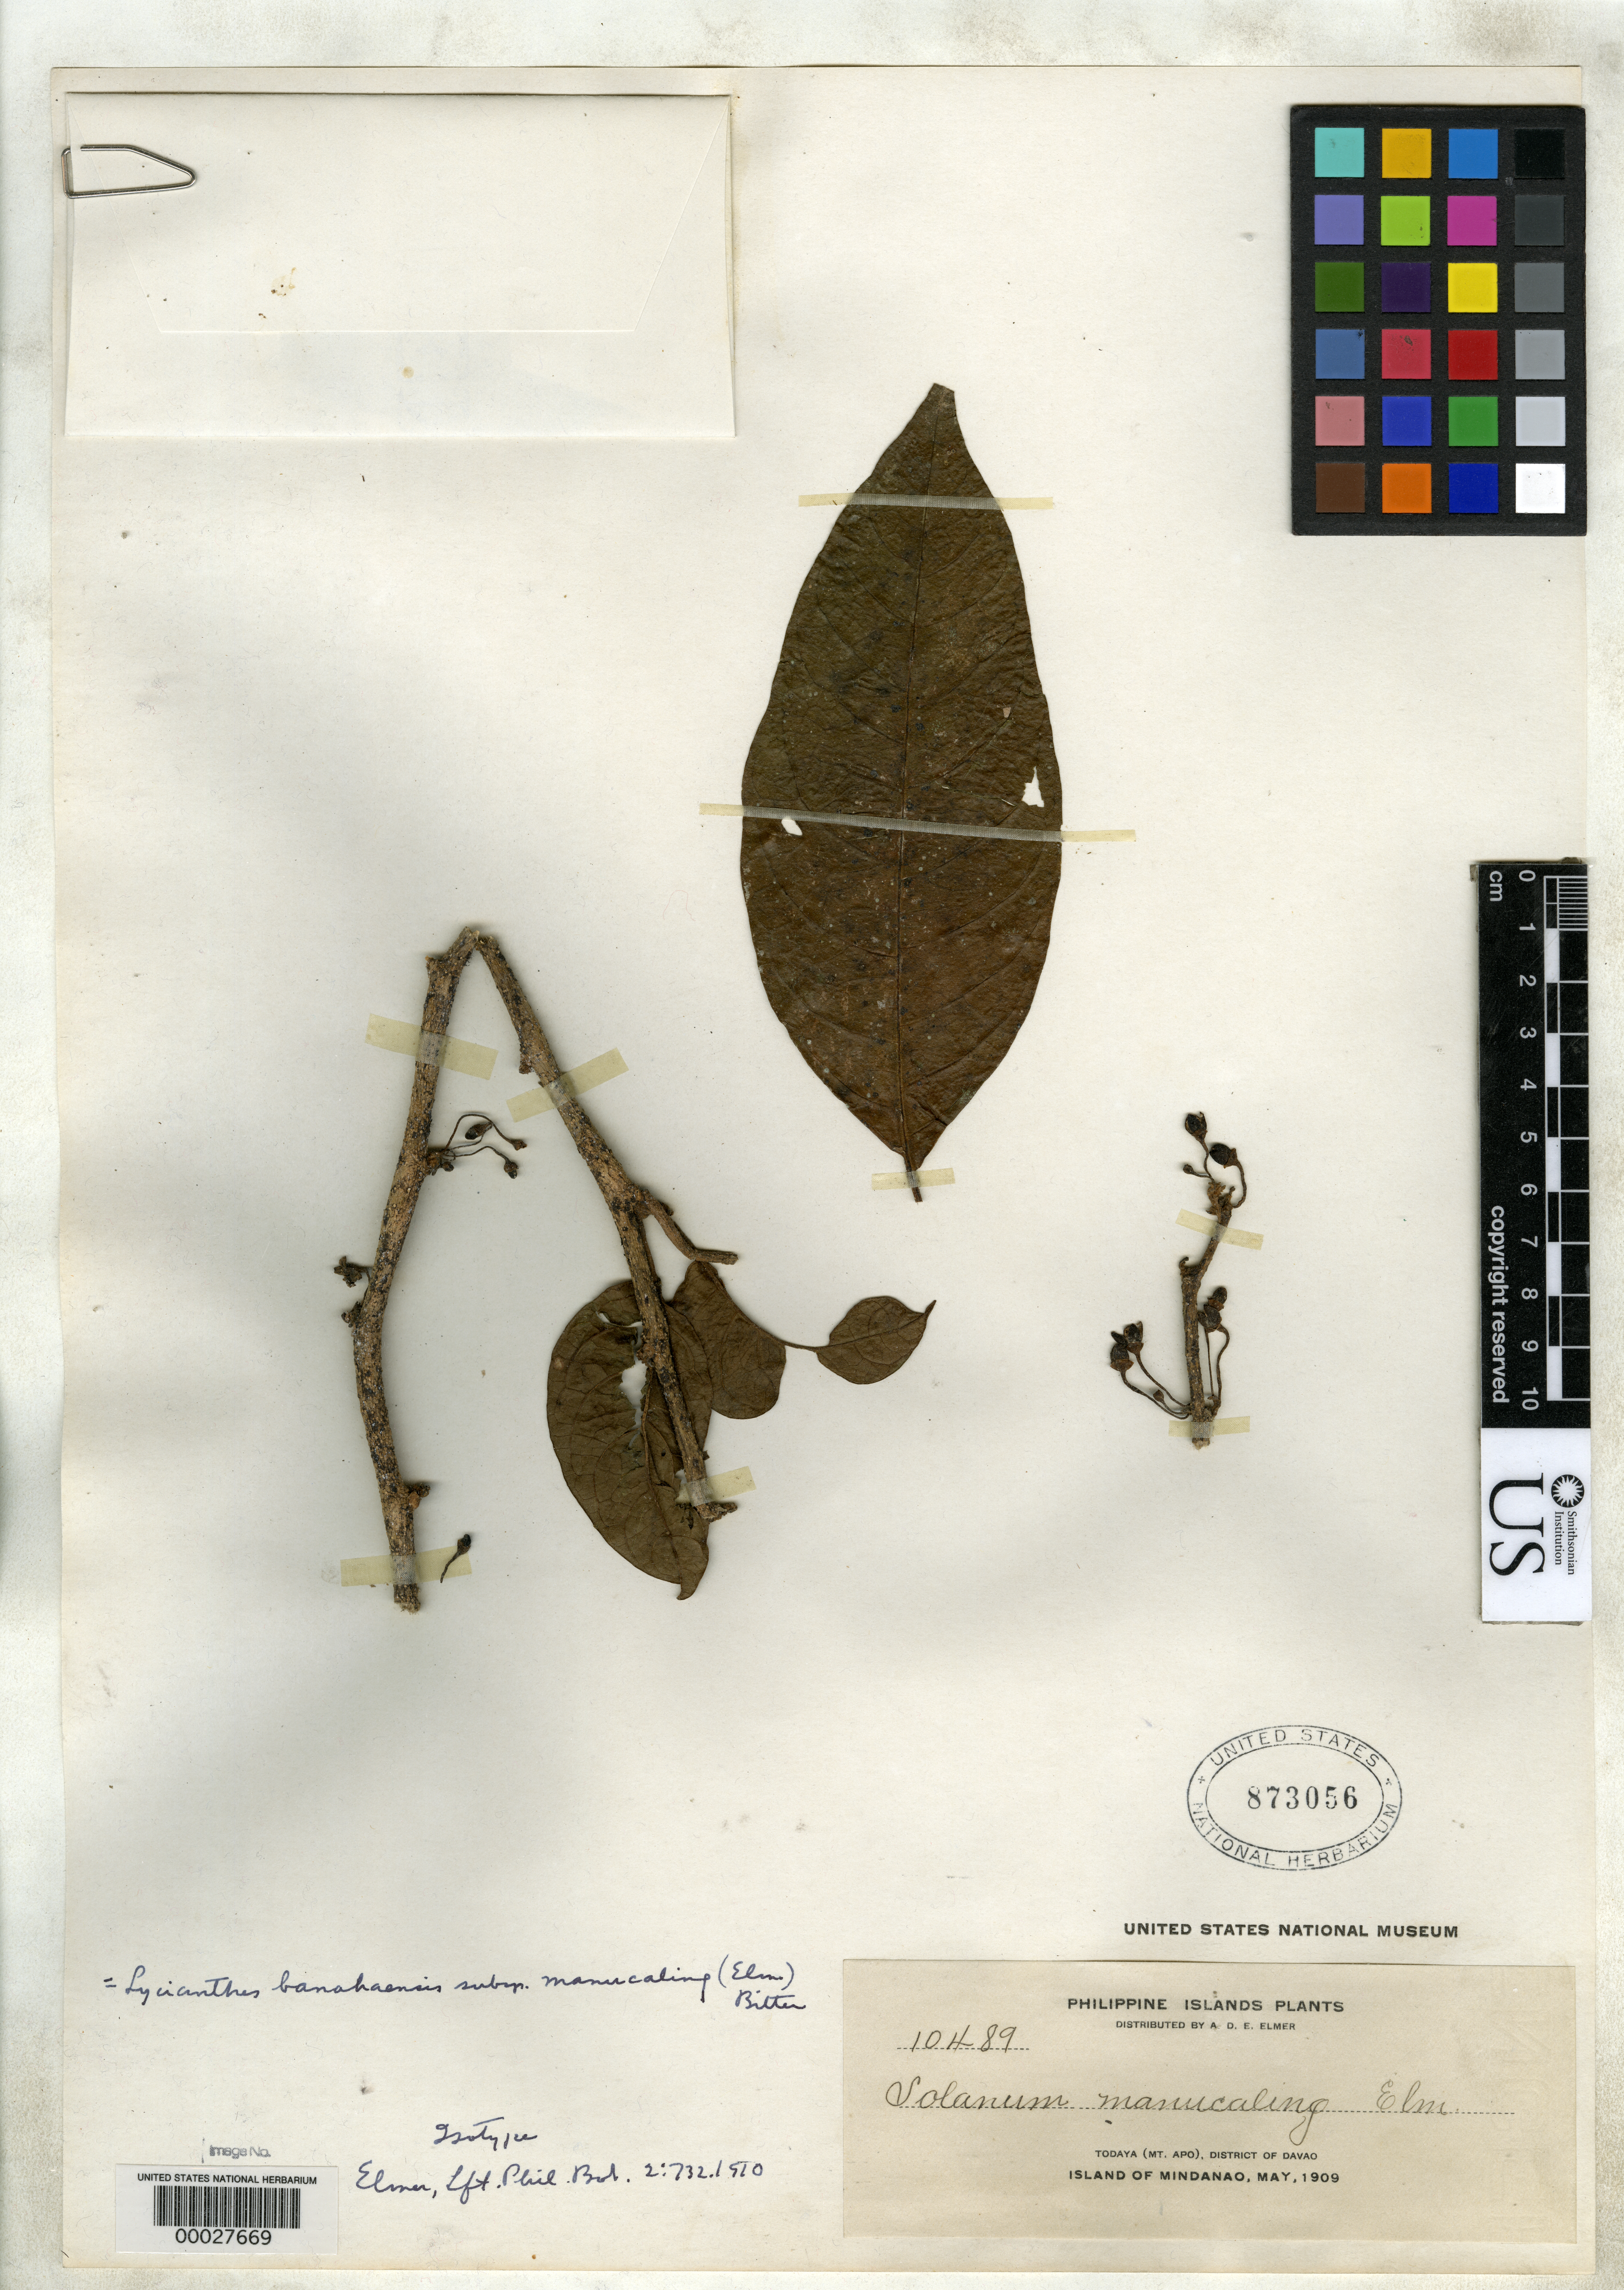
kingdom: Plantae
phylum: Tracheophyta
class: Magnoliopsida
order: Solanales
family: Solanaceae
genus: Solanum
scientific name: Solanum manucaling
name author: Elmer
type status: Isotype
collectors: A. D. E. Elmer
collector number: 10489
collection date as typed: May 1909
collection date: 1909-05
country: Philippines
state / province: Davao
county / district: Davao del Sur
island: Mindanao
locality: Todaya, Mt. Apo.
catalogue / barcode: US 873056